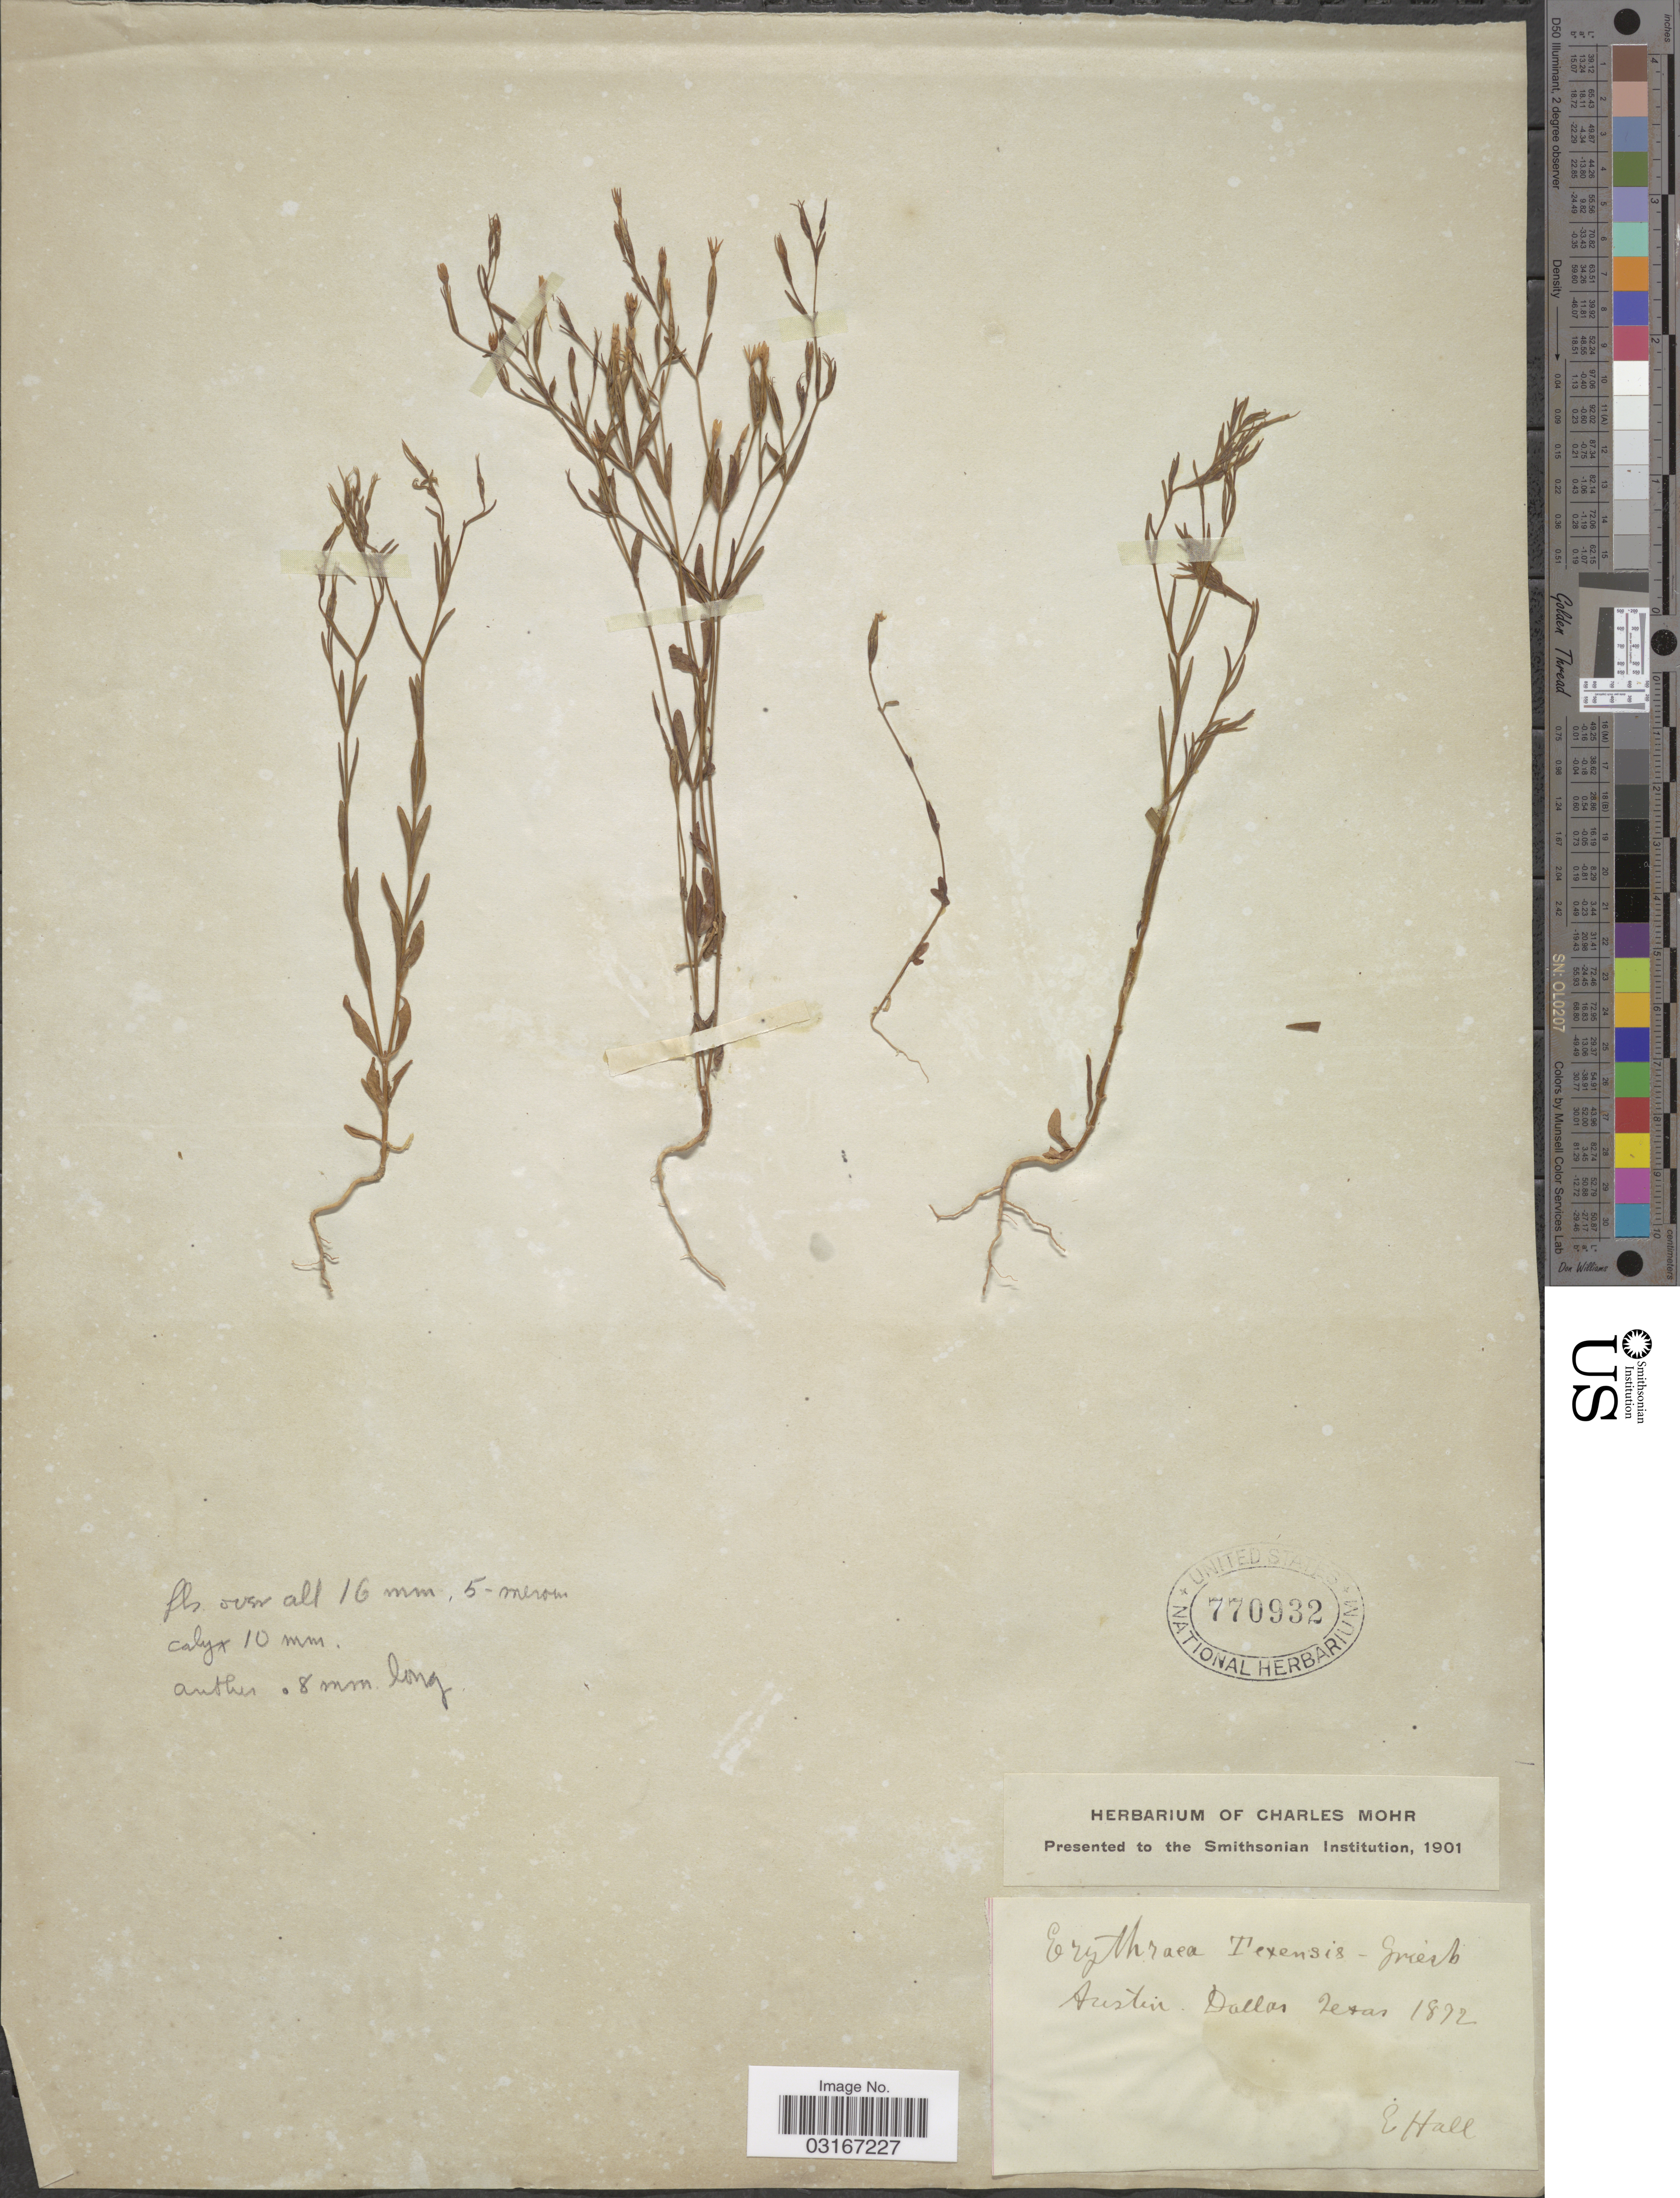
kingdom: Plantae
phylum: Tracheophyta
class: Magnoliopsida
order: Gentianales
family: Gentianaceae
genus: Centaurium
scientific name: Centaurium texense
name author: (Griseb.) Fernald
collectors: E. Hall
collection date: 1872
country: United States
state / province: Texas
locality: Austin. Dallas.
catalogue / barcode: US 770932